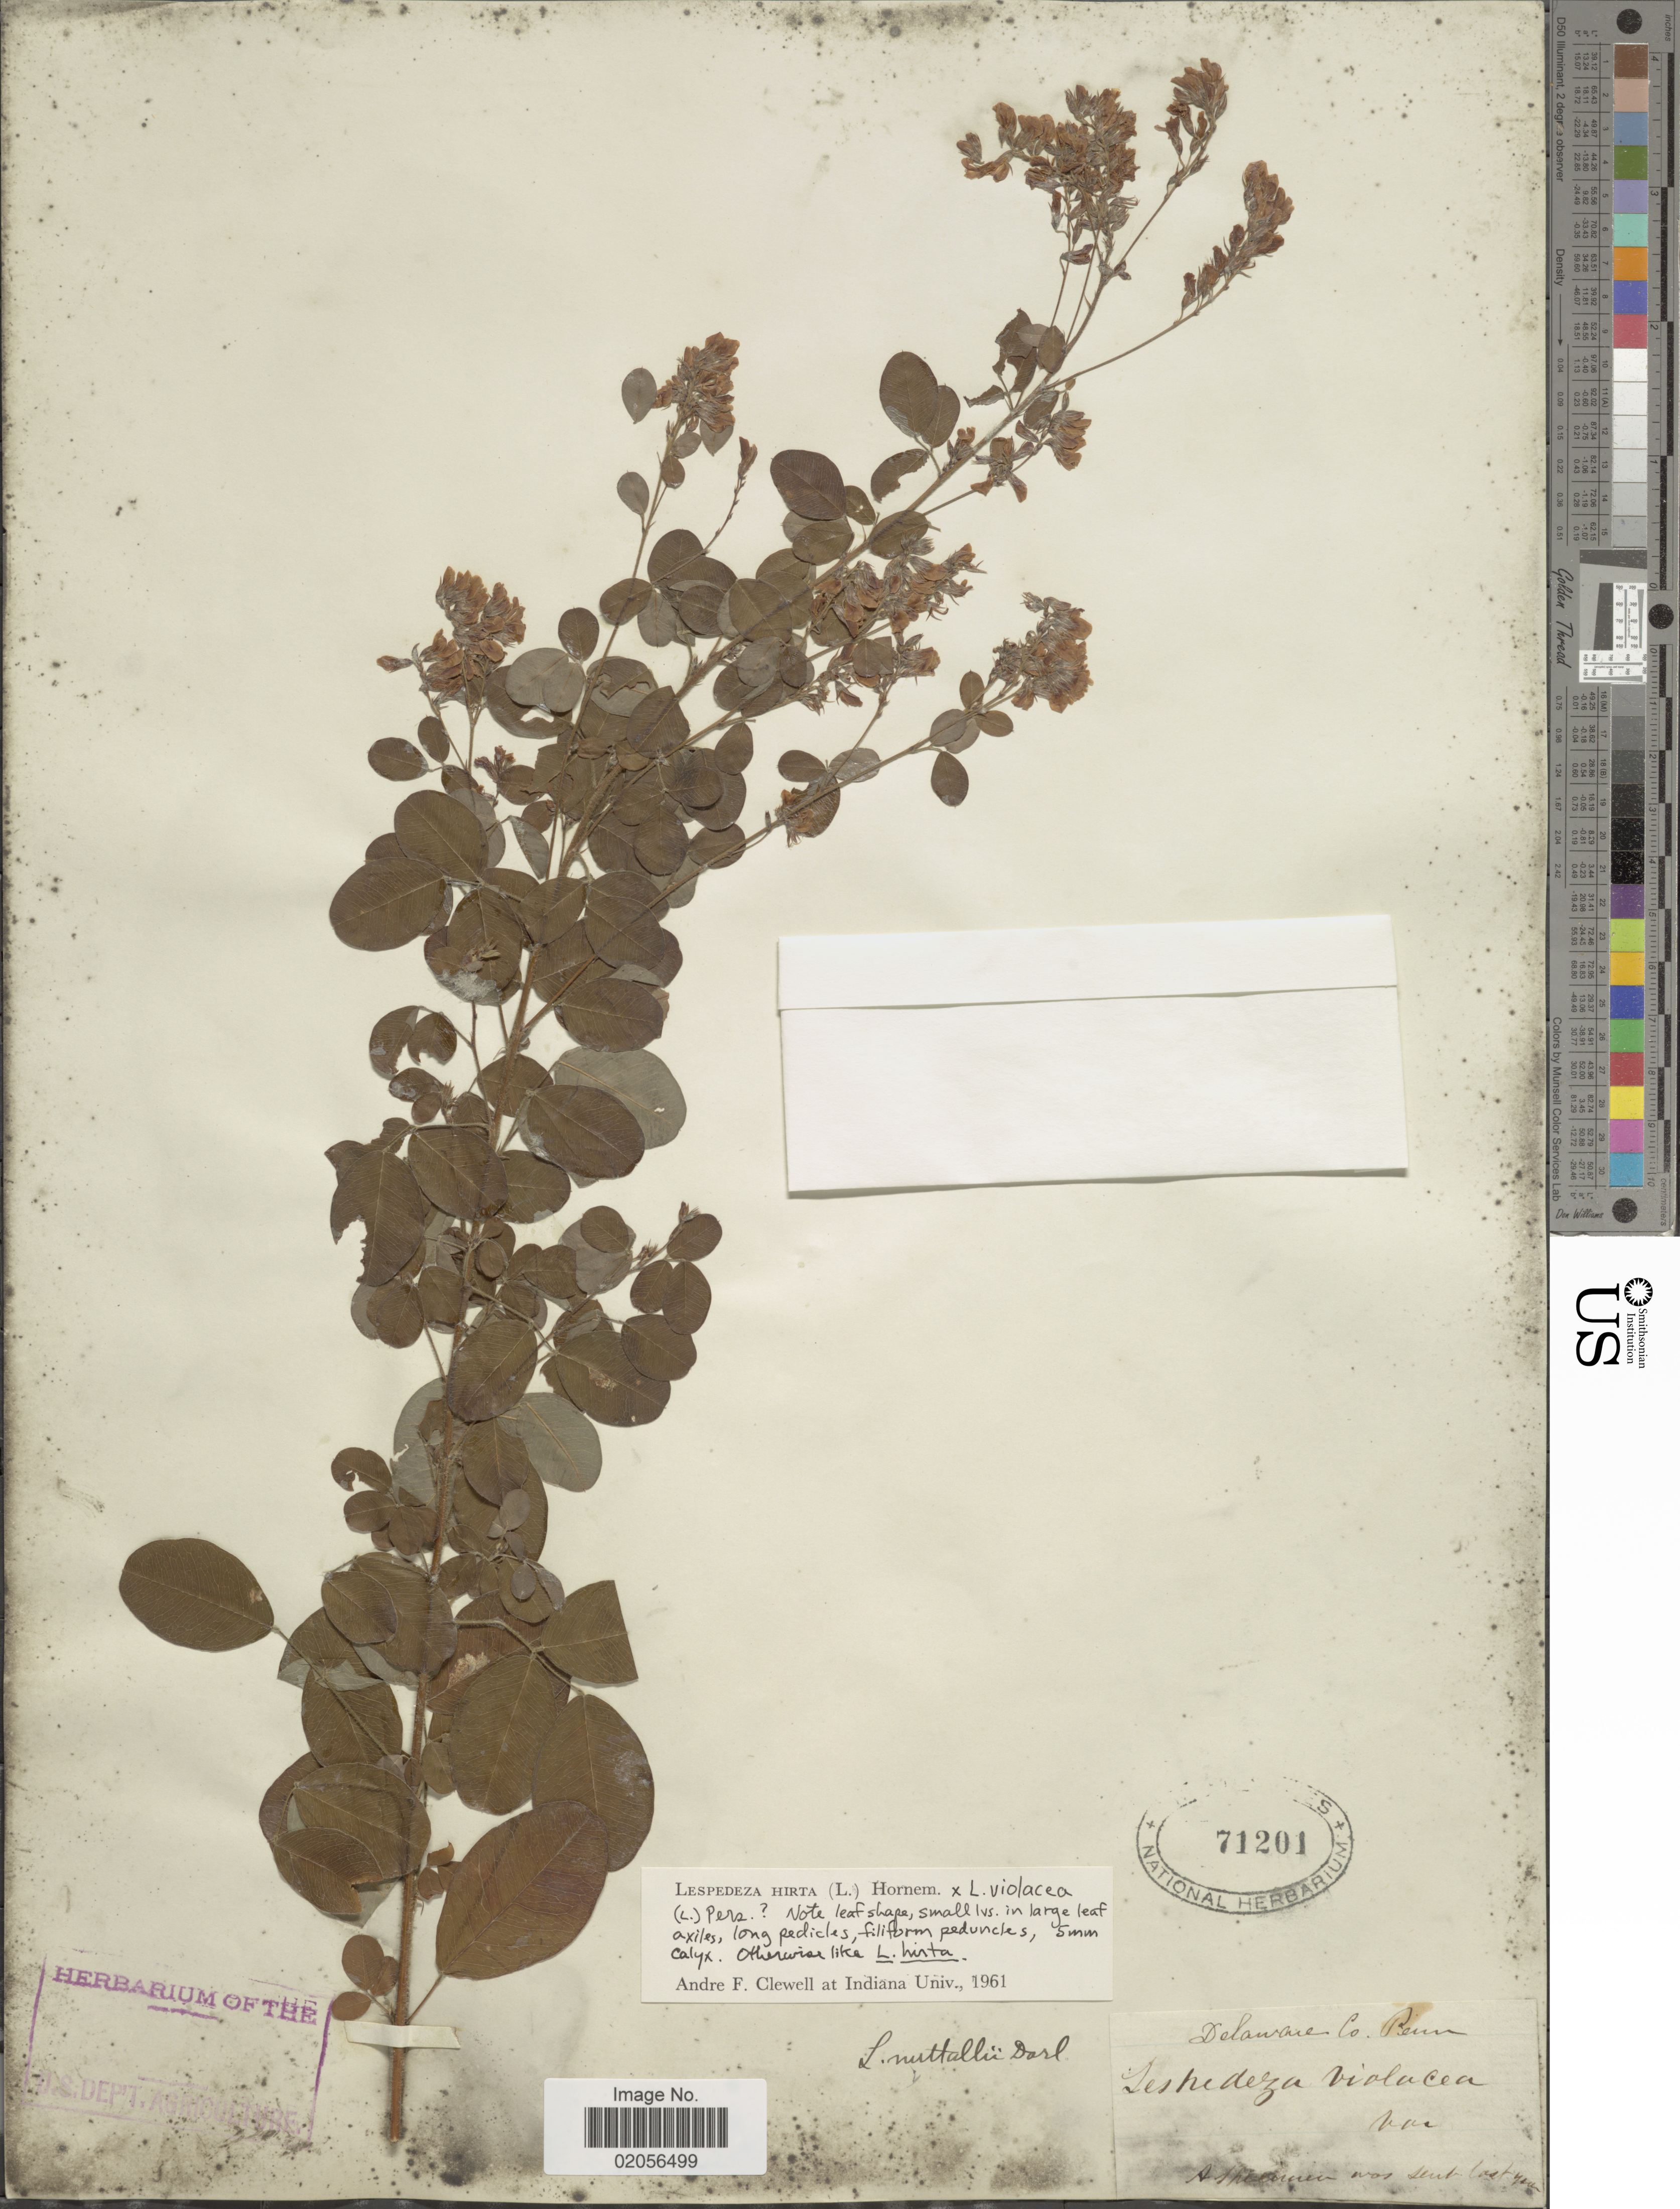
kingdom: Plantae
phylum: Tracheophyta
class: Magnoliopsida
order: Fabales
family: Fabaceae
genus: Lespedeza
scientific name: Lespedeza hirta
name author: (L.) Hornem.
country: United States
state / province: Pennsylvania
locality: Delaware Co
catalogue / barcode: US 71201